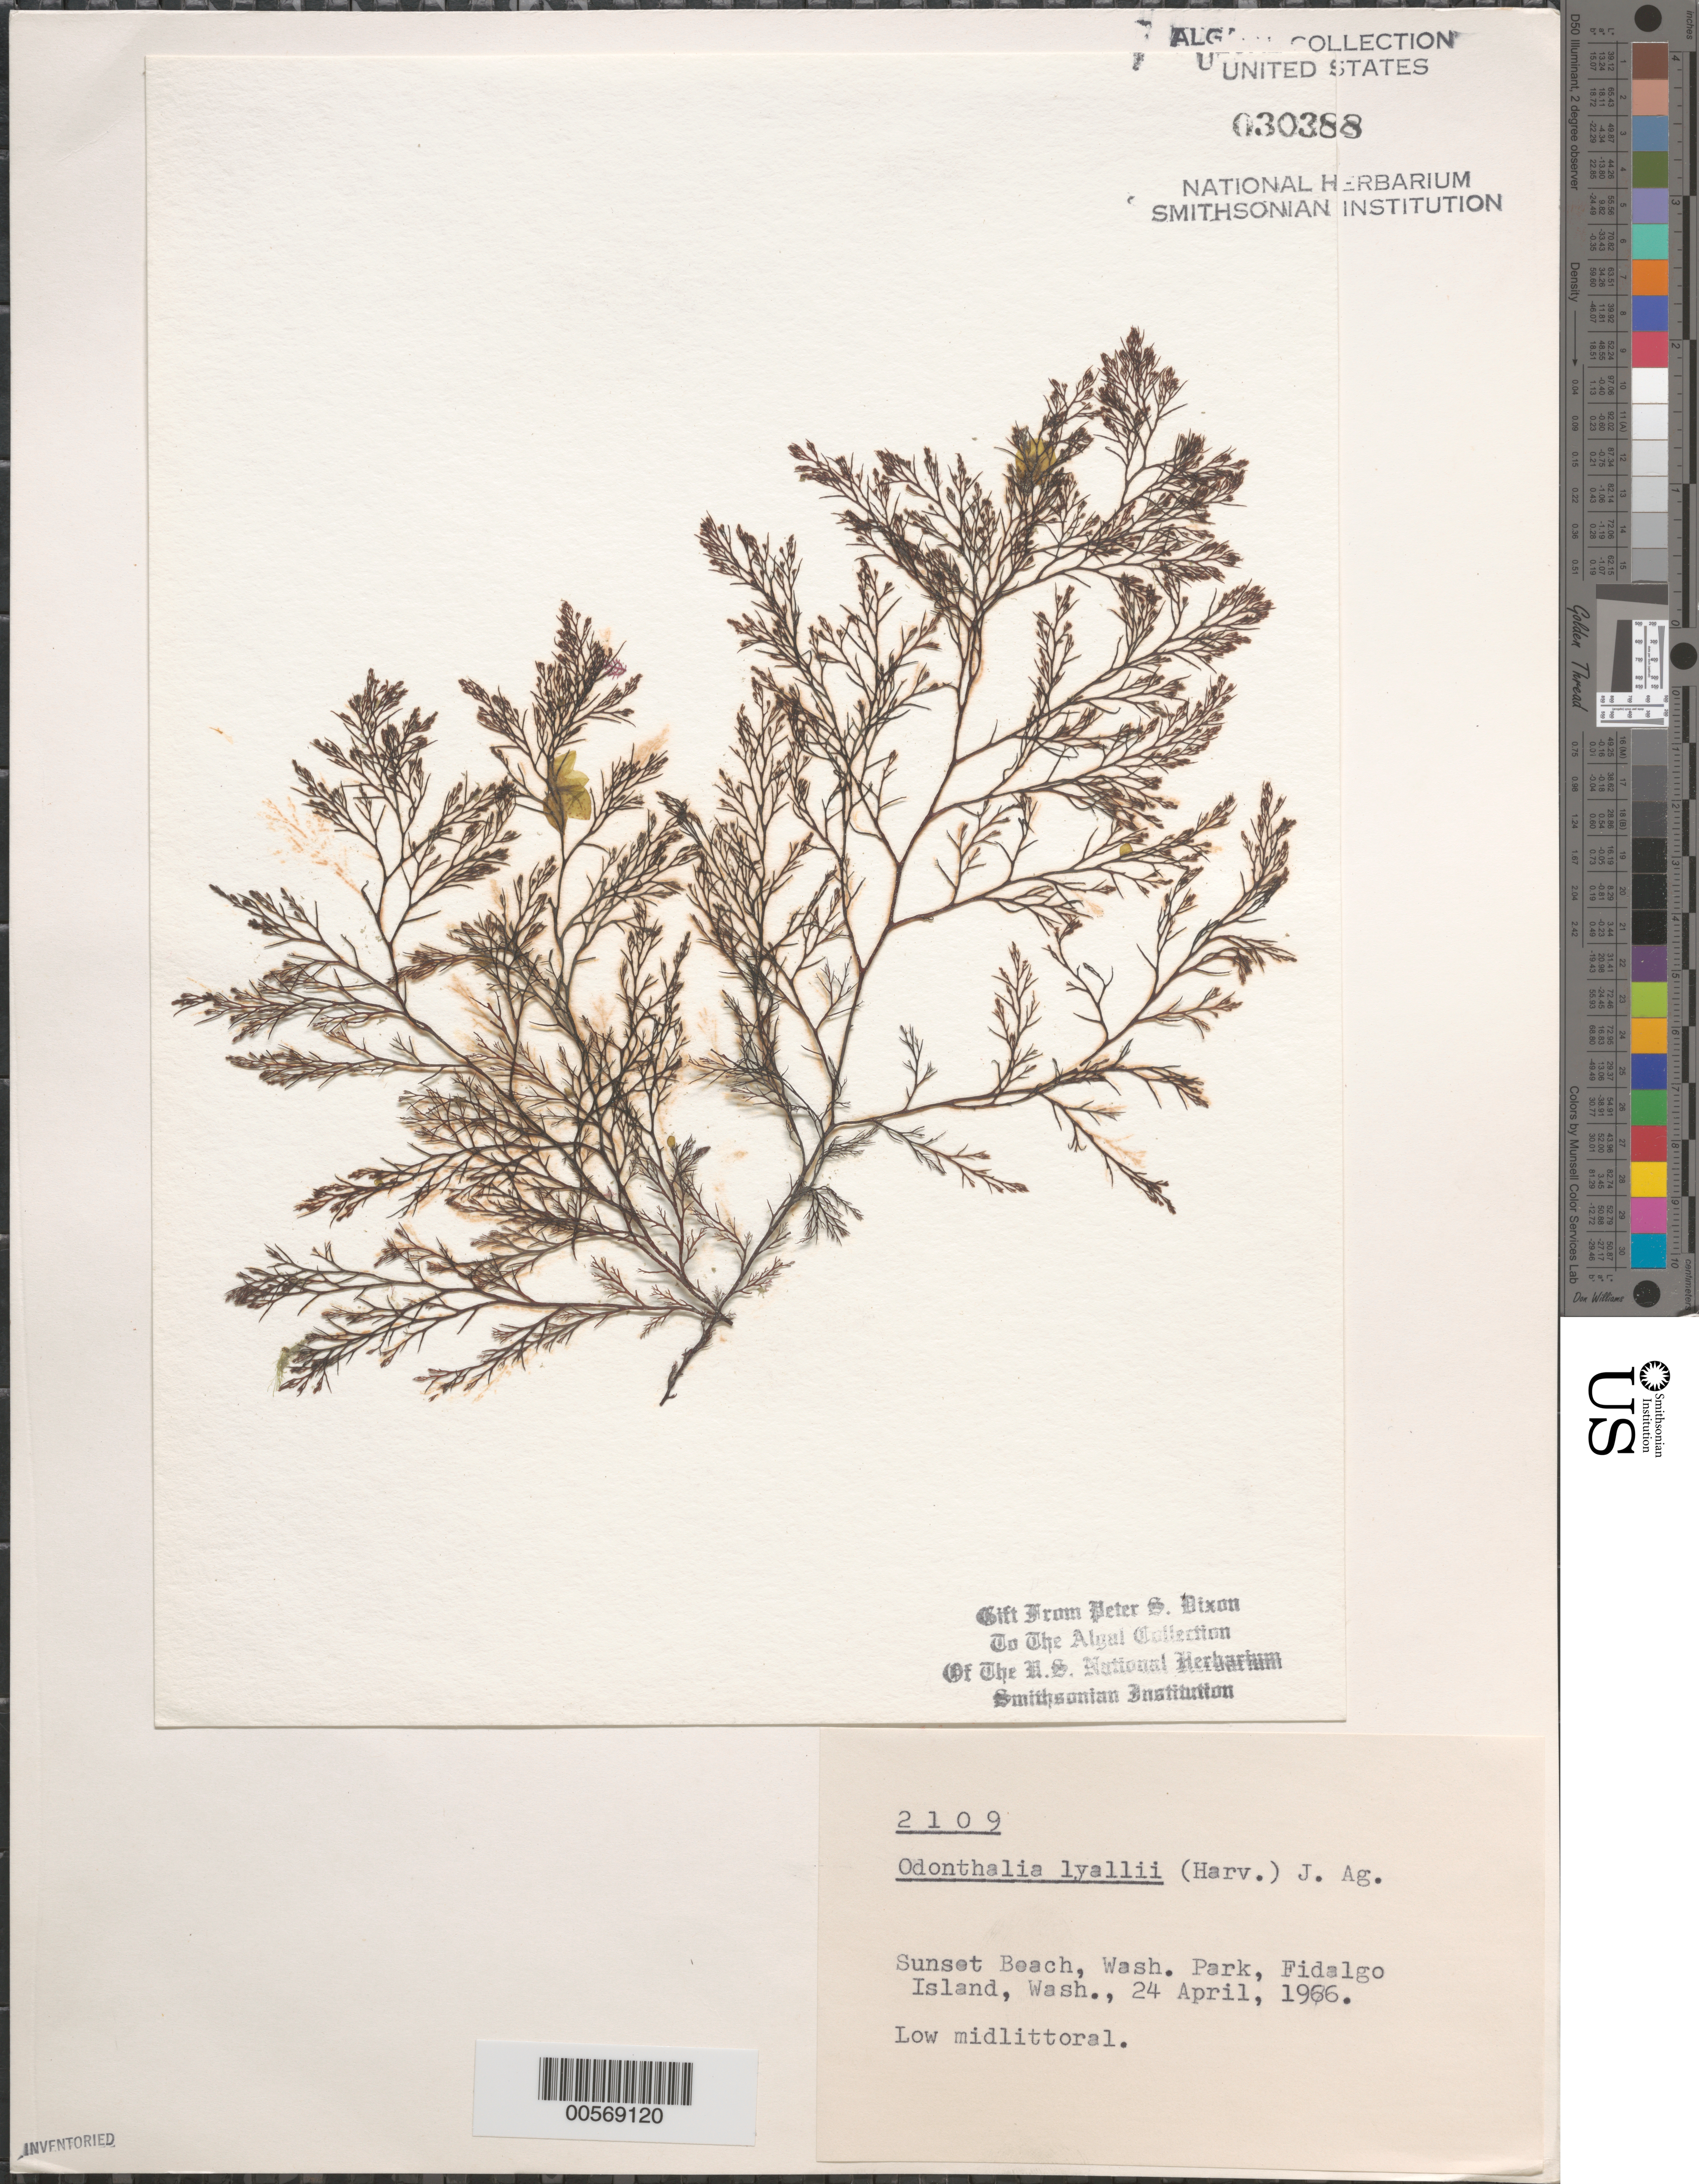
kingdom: Plantae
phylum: Rhodophyta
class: Florideophyceae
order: Ceramiales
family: Rhodomelaceae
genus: Odonthalia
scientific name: Odonthalia lyallii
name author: (Harv.) J. Agardh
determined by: Dixon, P. S.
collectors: P. S. Dixon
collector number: PSD 2109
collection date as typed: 24 Apr 1966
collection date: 1966-04-24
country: United States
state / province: Washington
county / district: Skagit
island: Fidalgo Island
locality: Sunset Beach, Washington Park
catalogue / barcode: US 30388